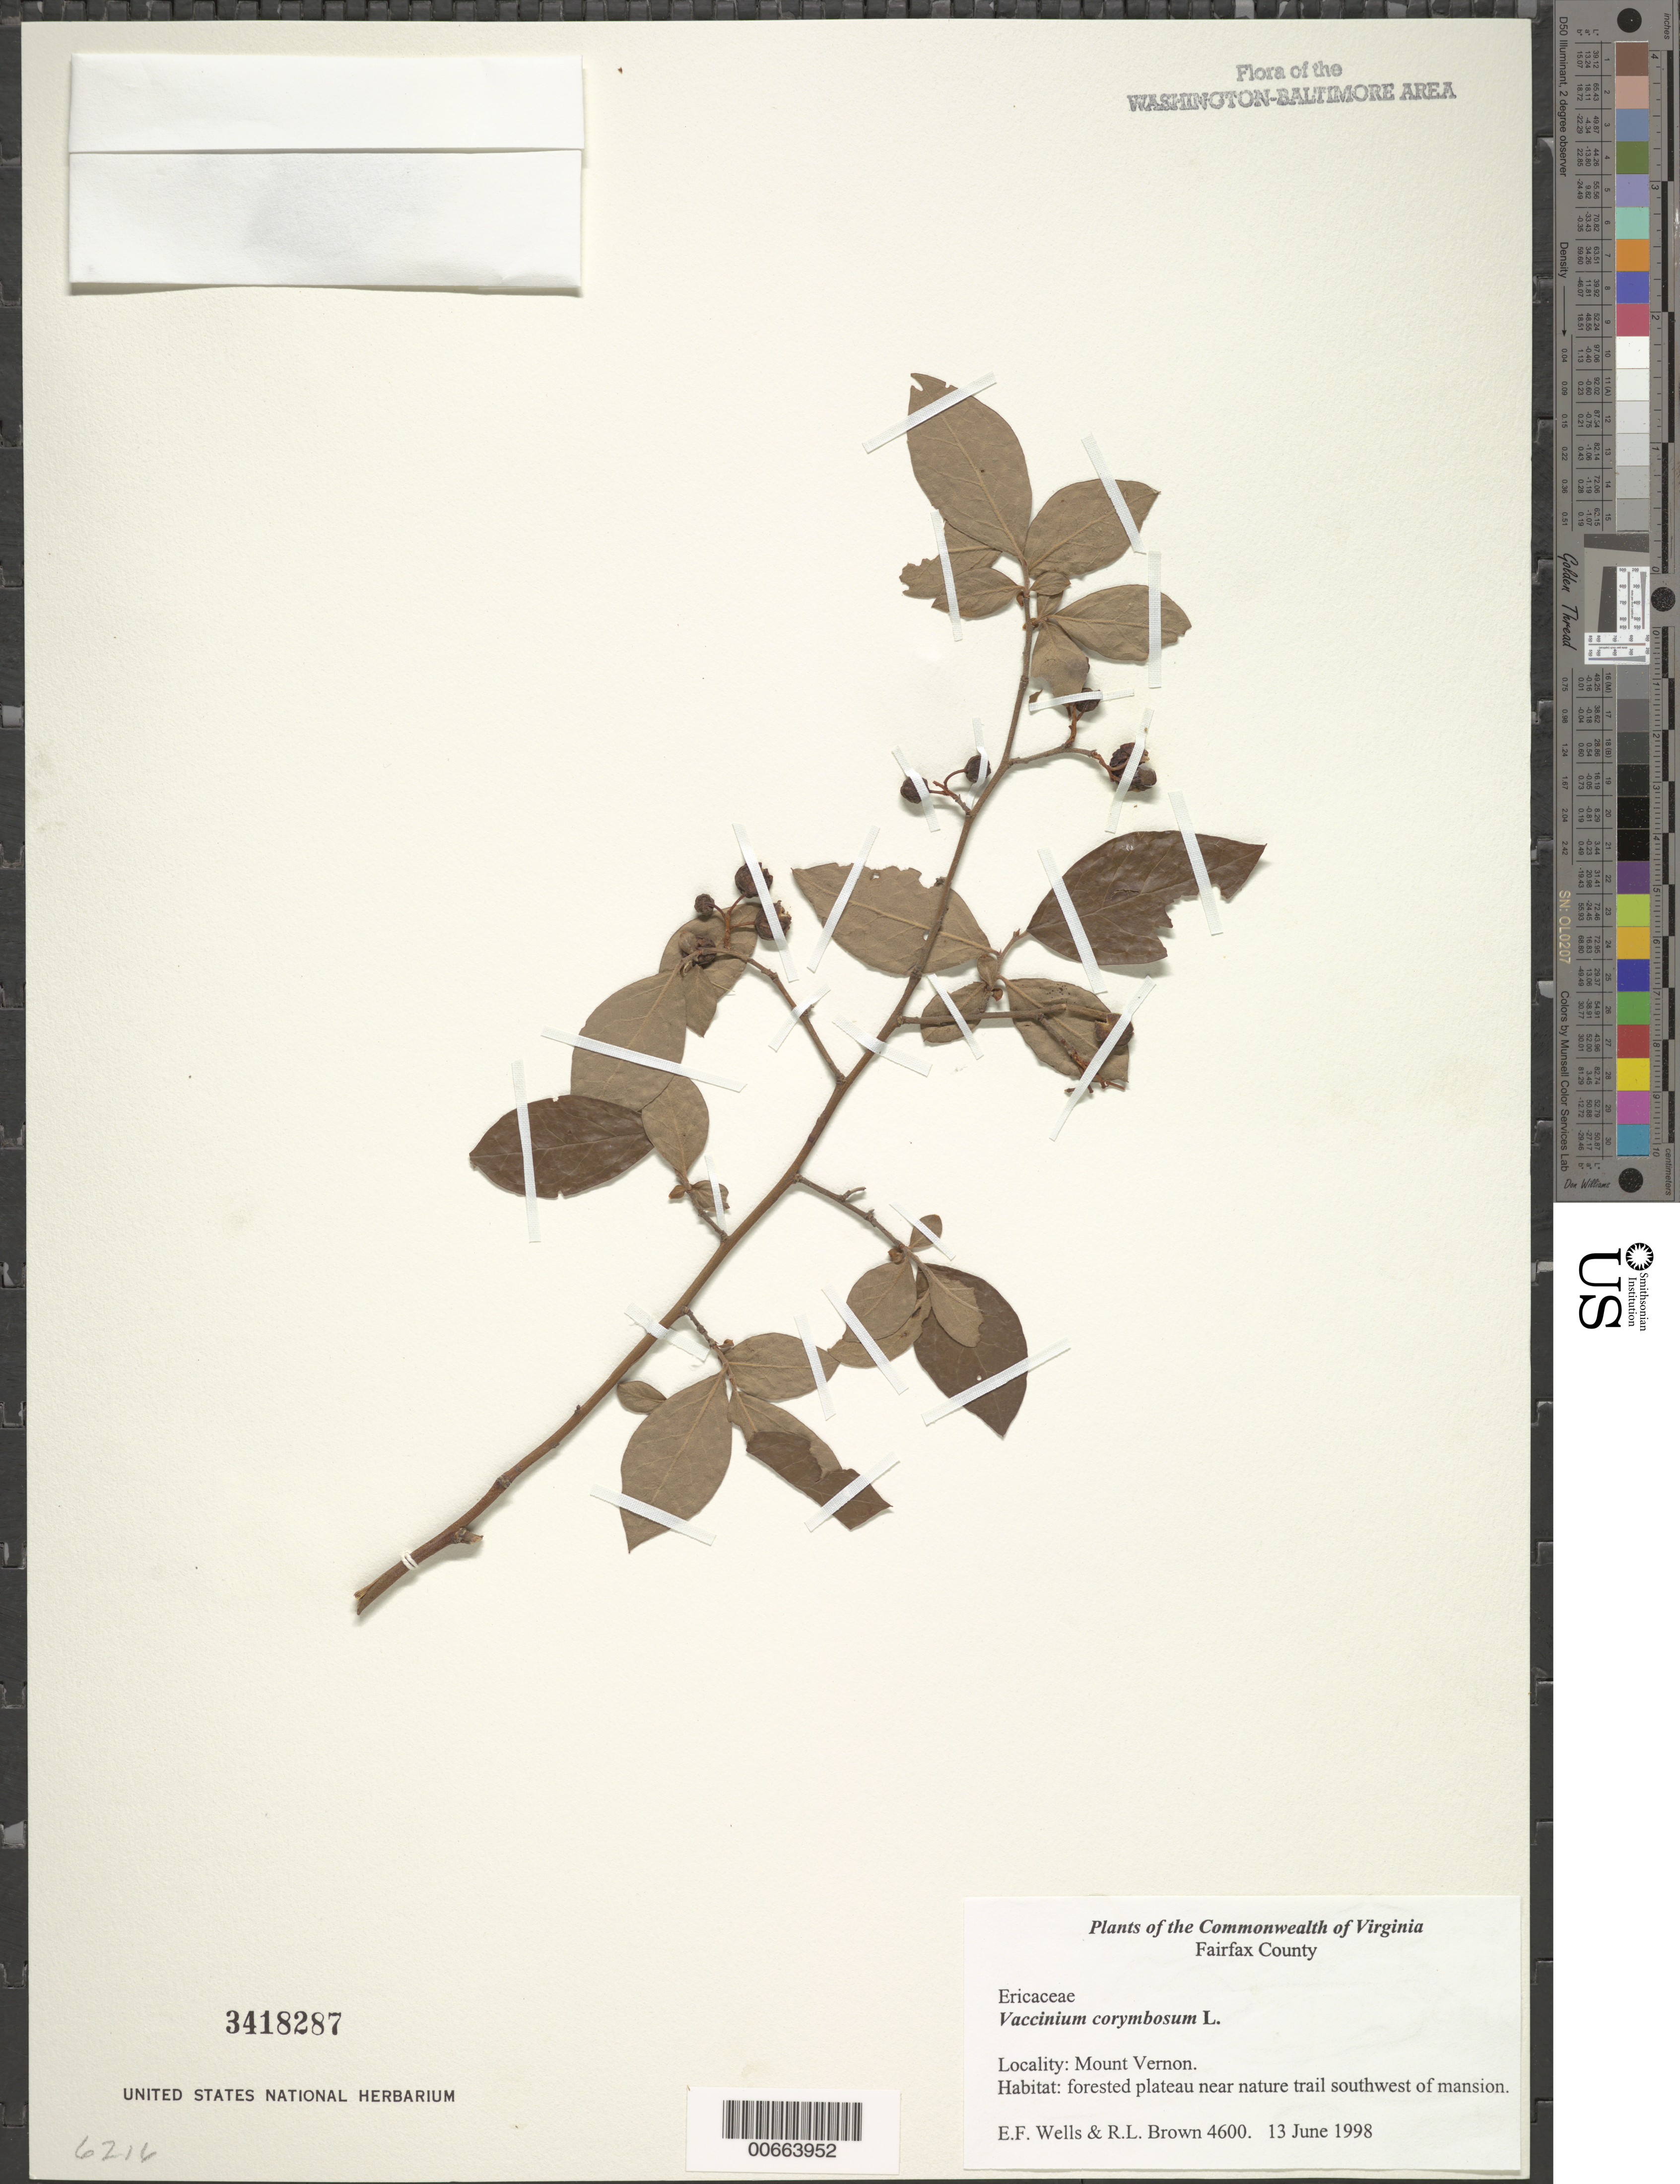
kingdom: Plantae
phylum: Tracheophyta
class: Magnoliopsida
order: Ericales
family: Ericaceae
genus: Vaccinium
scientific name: Vaccinium corymbosum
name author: L.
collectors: E. F. Wells & R. L. Brown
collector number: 4600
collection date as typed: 03 Jun 1998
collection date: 1998-06-03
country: United States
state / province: Virginia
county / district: Fairfax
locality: Mount Vernon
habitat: forested plateau near nature trail southwest of mansion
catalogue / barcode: US 3418287